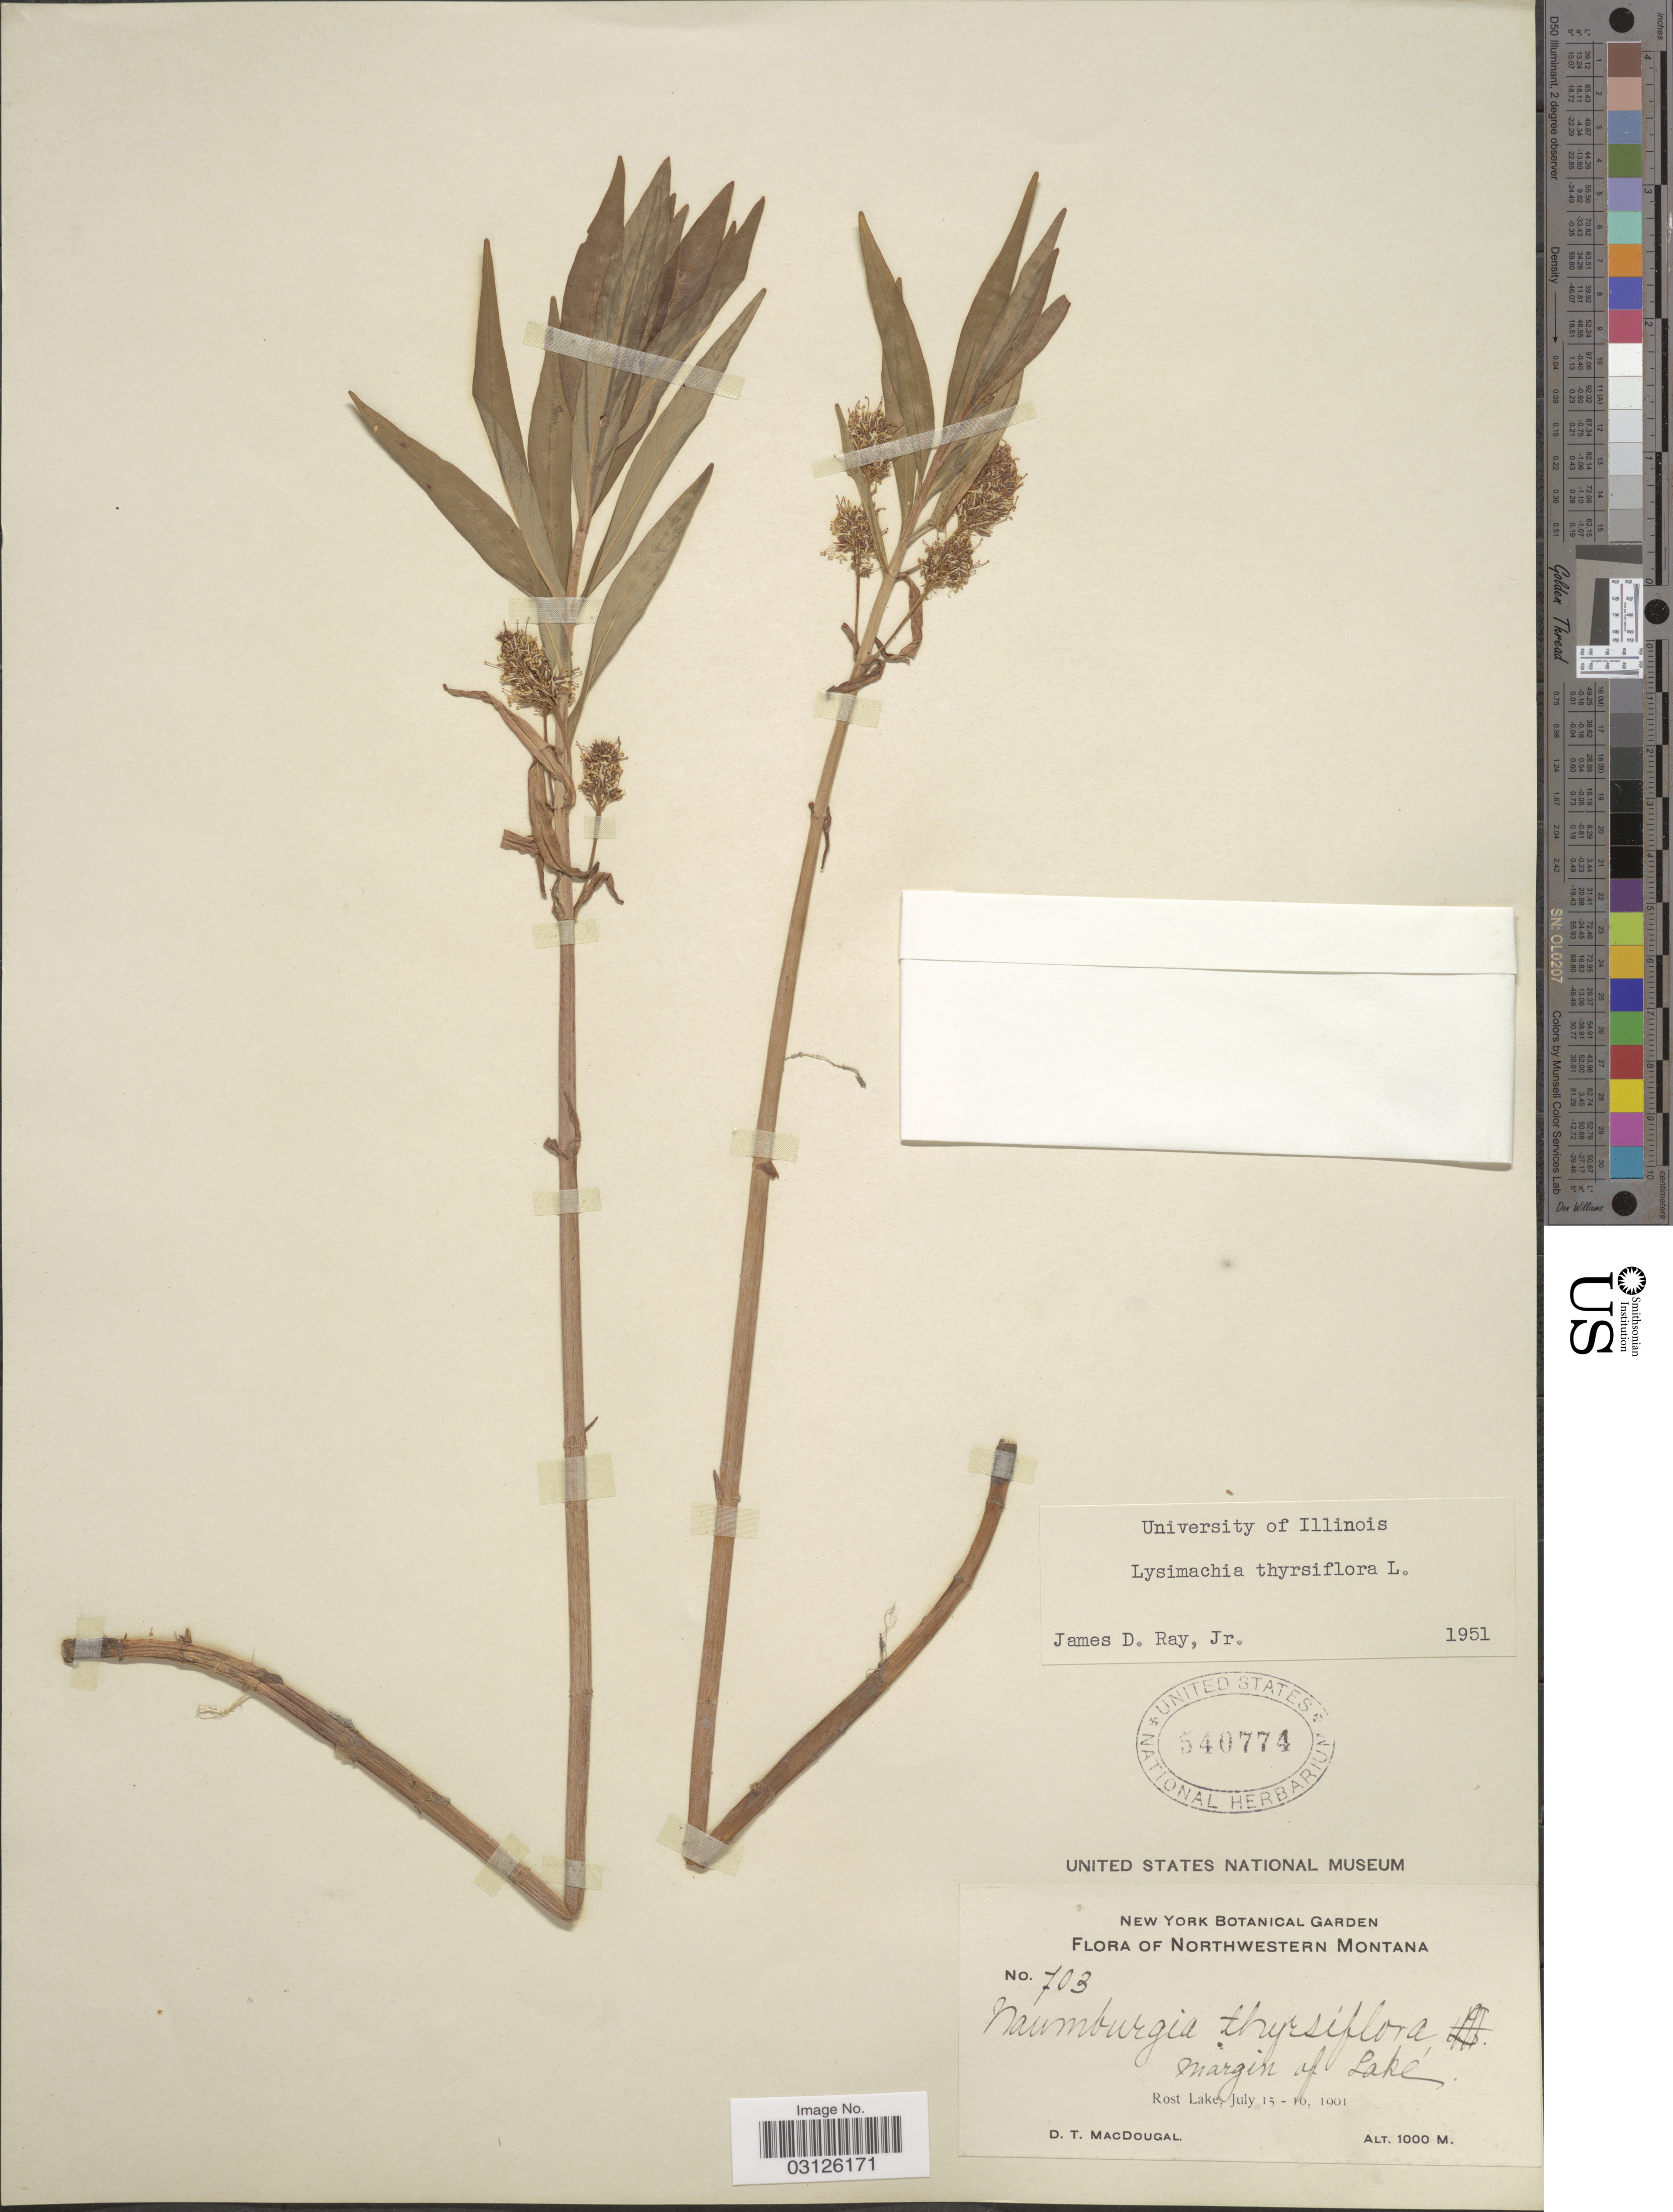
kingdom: Plantae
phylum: Tracheophyta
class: Magnoliopsida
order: Ericales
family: Primulaceae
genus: Lysimachia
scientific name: Lysimachia thyrsiflora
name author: L.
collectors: D. T. MacDougal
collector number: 703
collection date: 1901-07-15/1901-07-16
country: United States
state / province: Montana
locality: Northwestern Montana. Margin of Lake. Rost Lake.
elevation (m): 1000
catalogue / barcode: US 540774